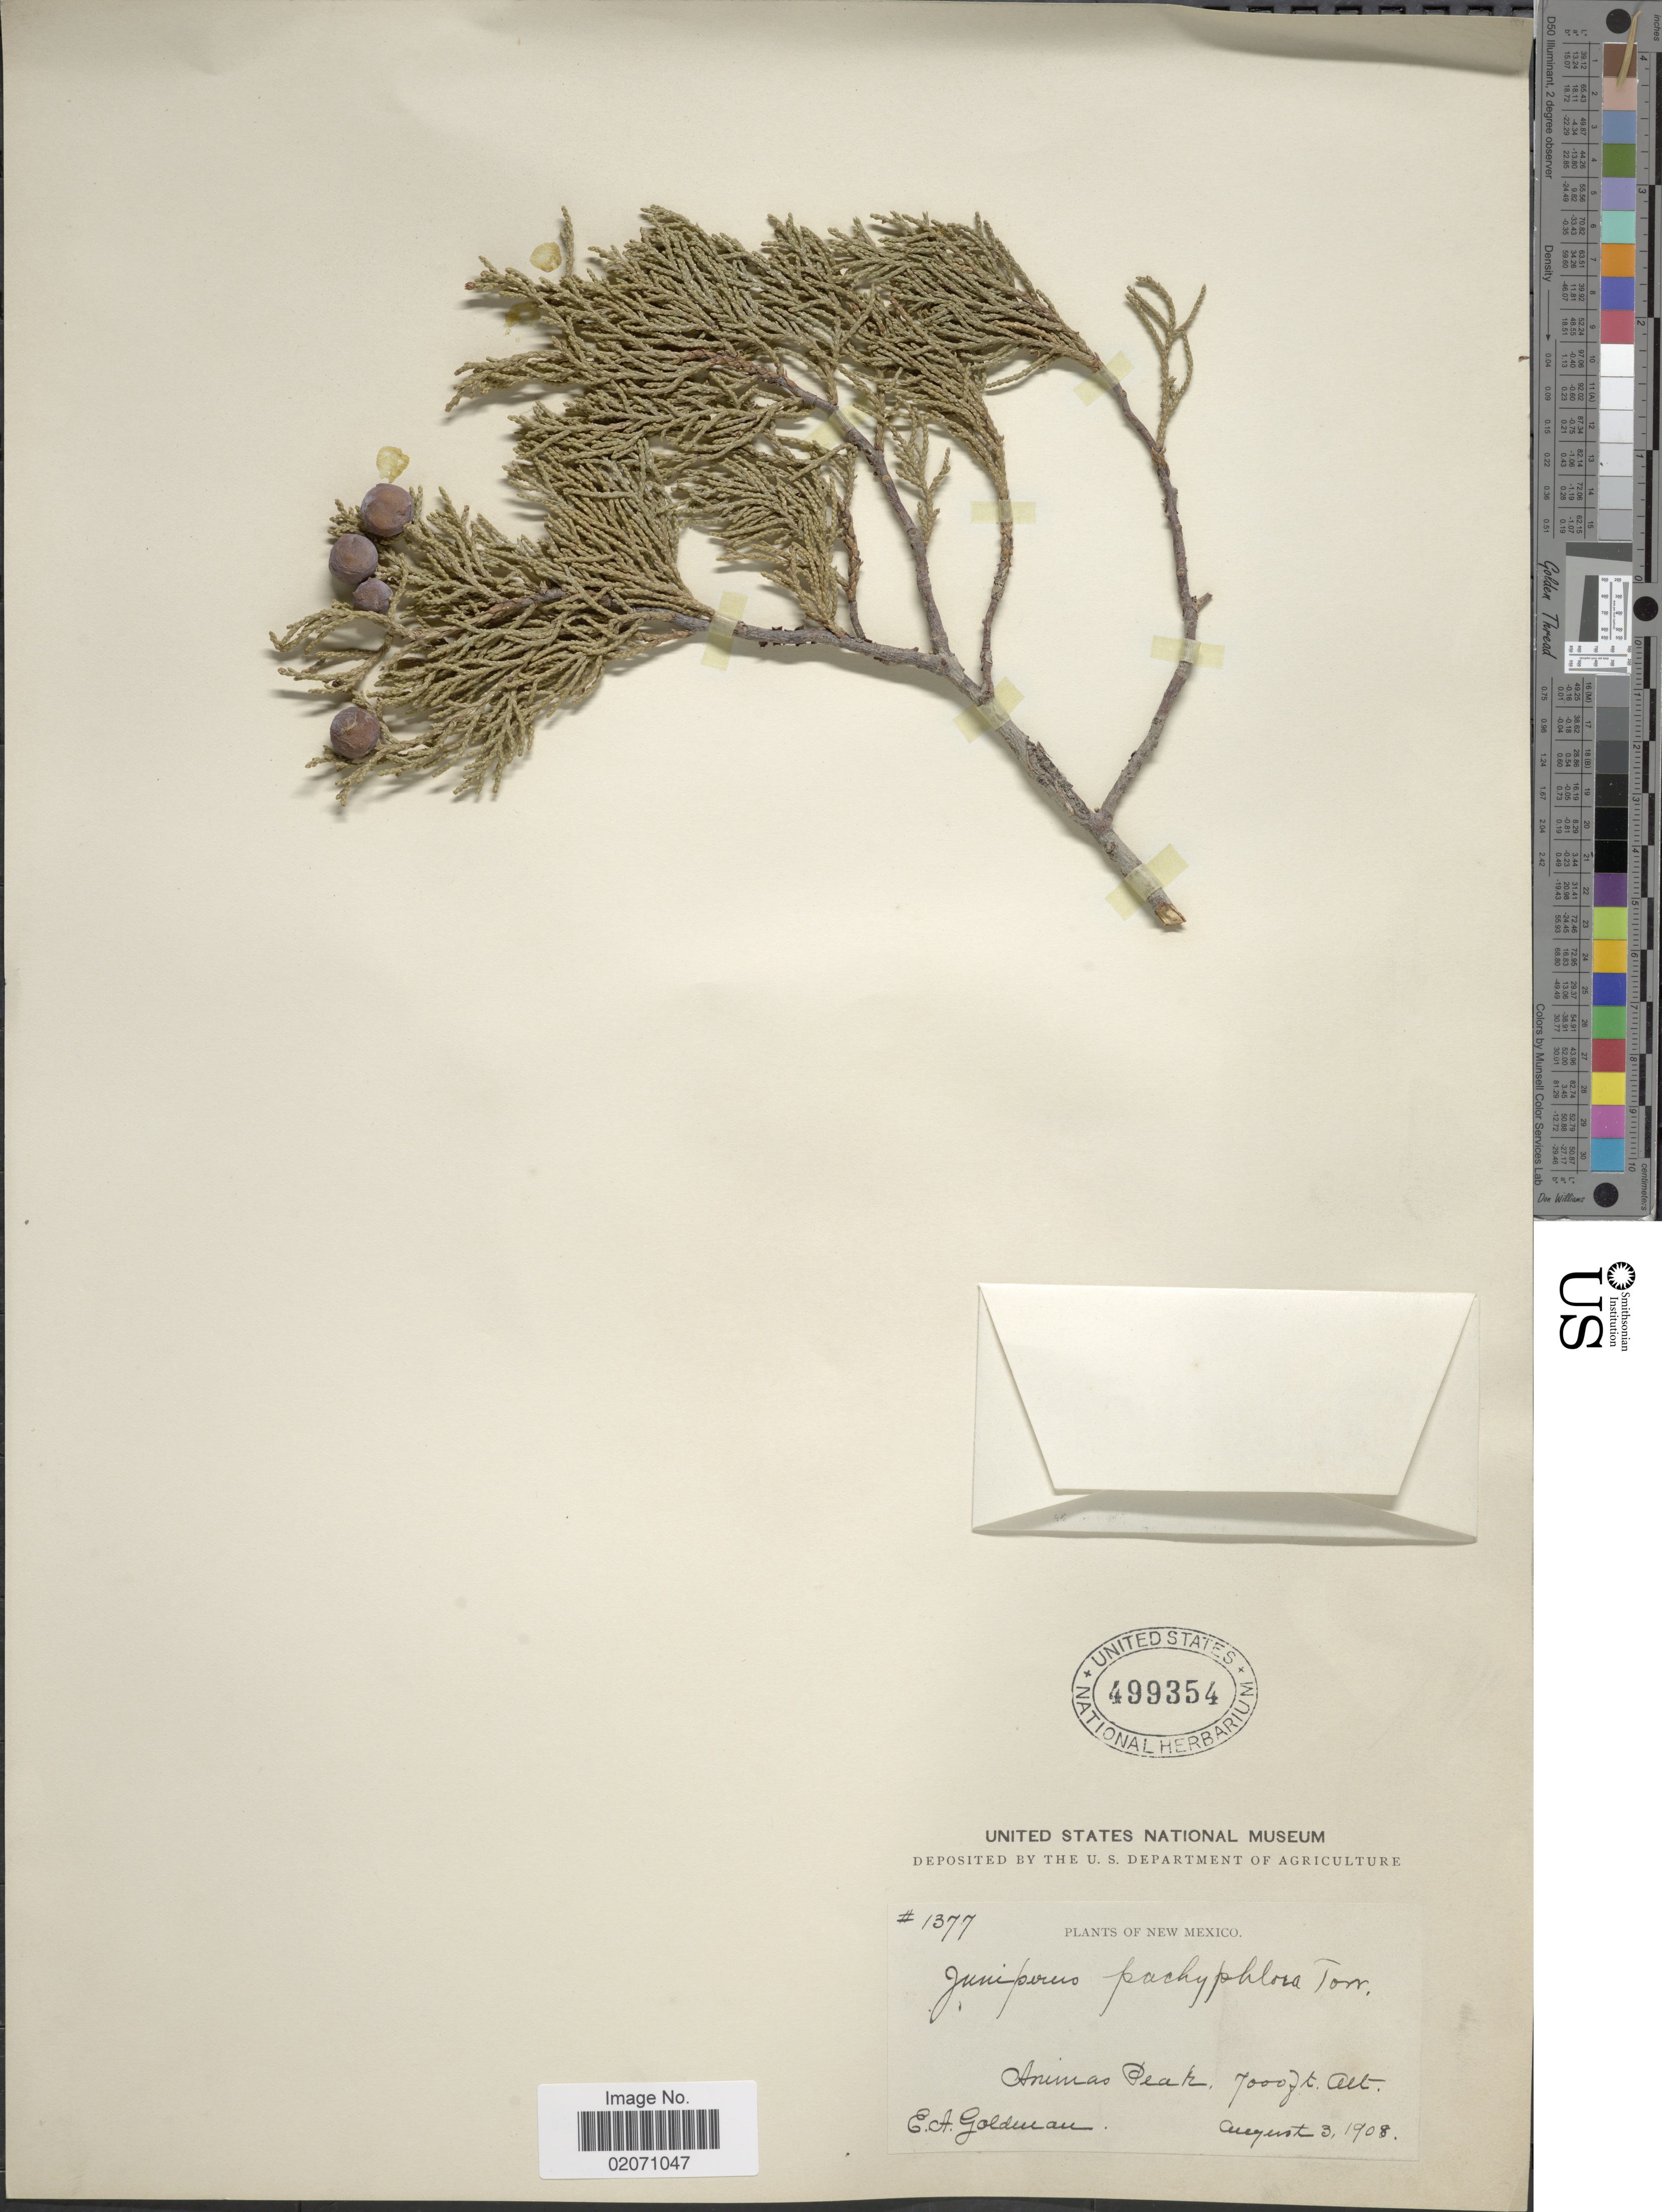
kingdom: Plantae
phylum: Tracheophyta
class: Pinopsida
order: Pinales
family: Cupressaceae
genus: Juniperus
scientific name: Juniperus deppeana var. pachyphlaea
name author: (Torr.) Martínez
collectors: E. A. Goldman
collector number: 1377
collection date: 1908-08-03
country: United States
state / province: New Mexico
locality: Animas Peak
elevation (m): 2134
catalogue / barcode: US 499354